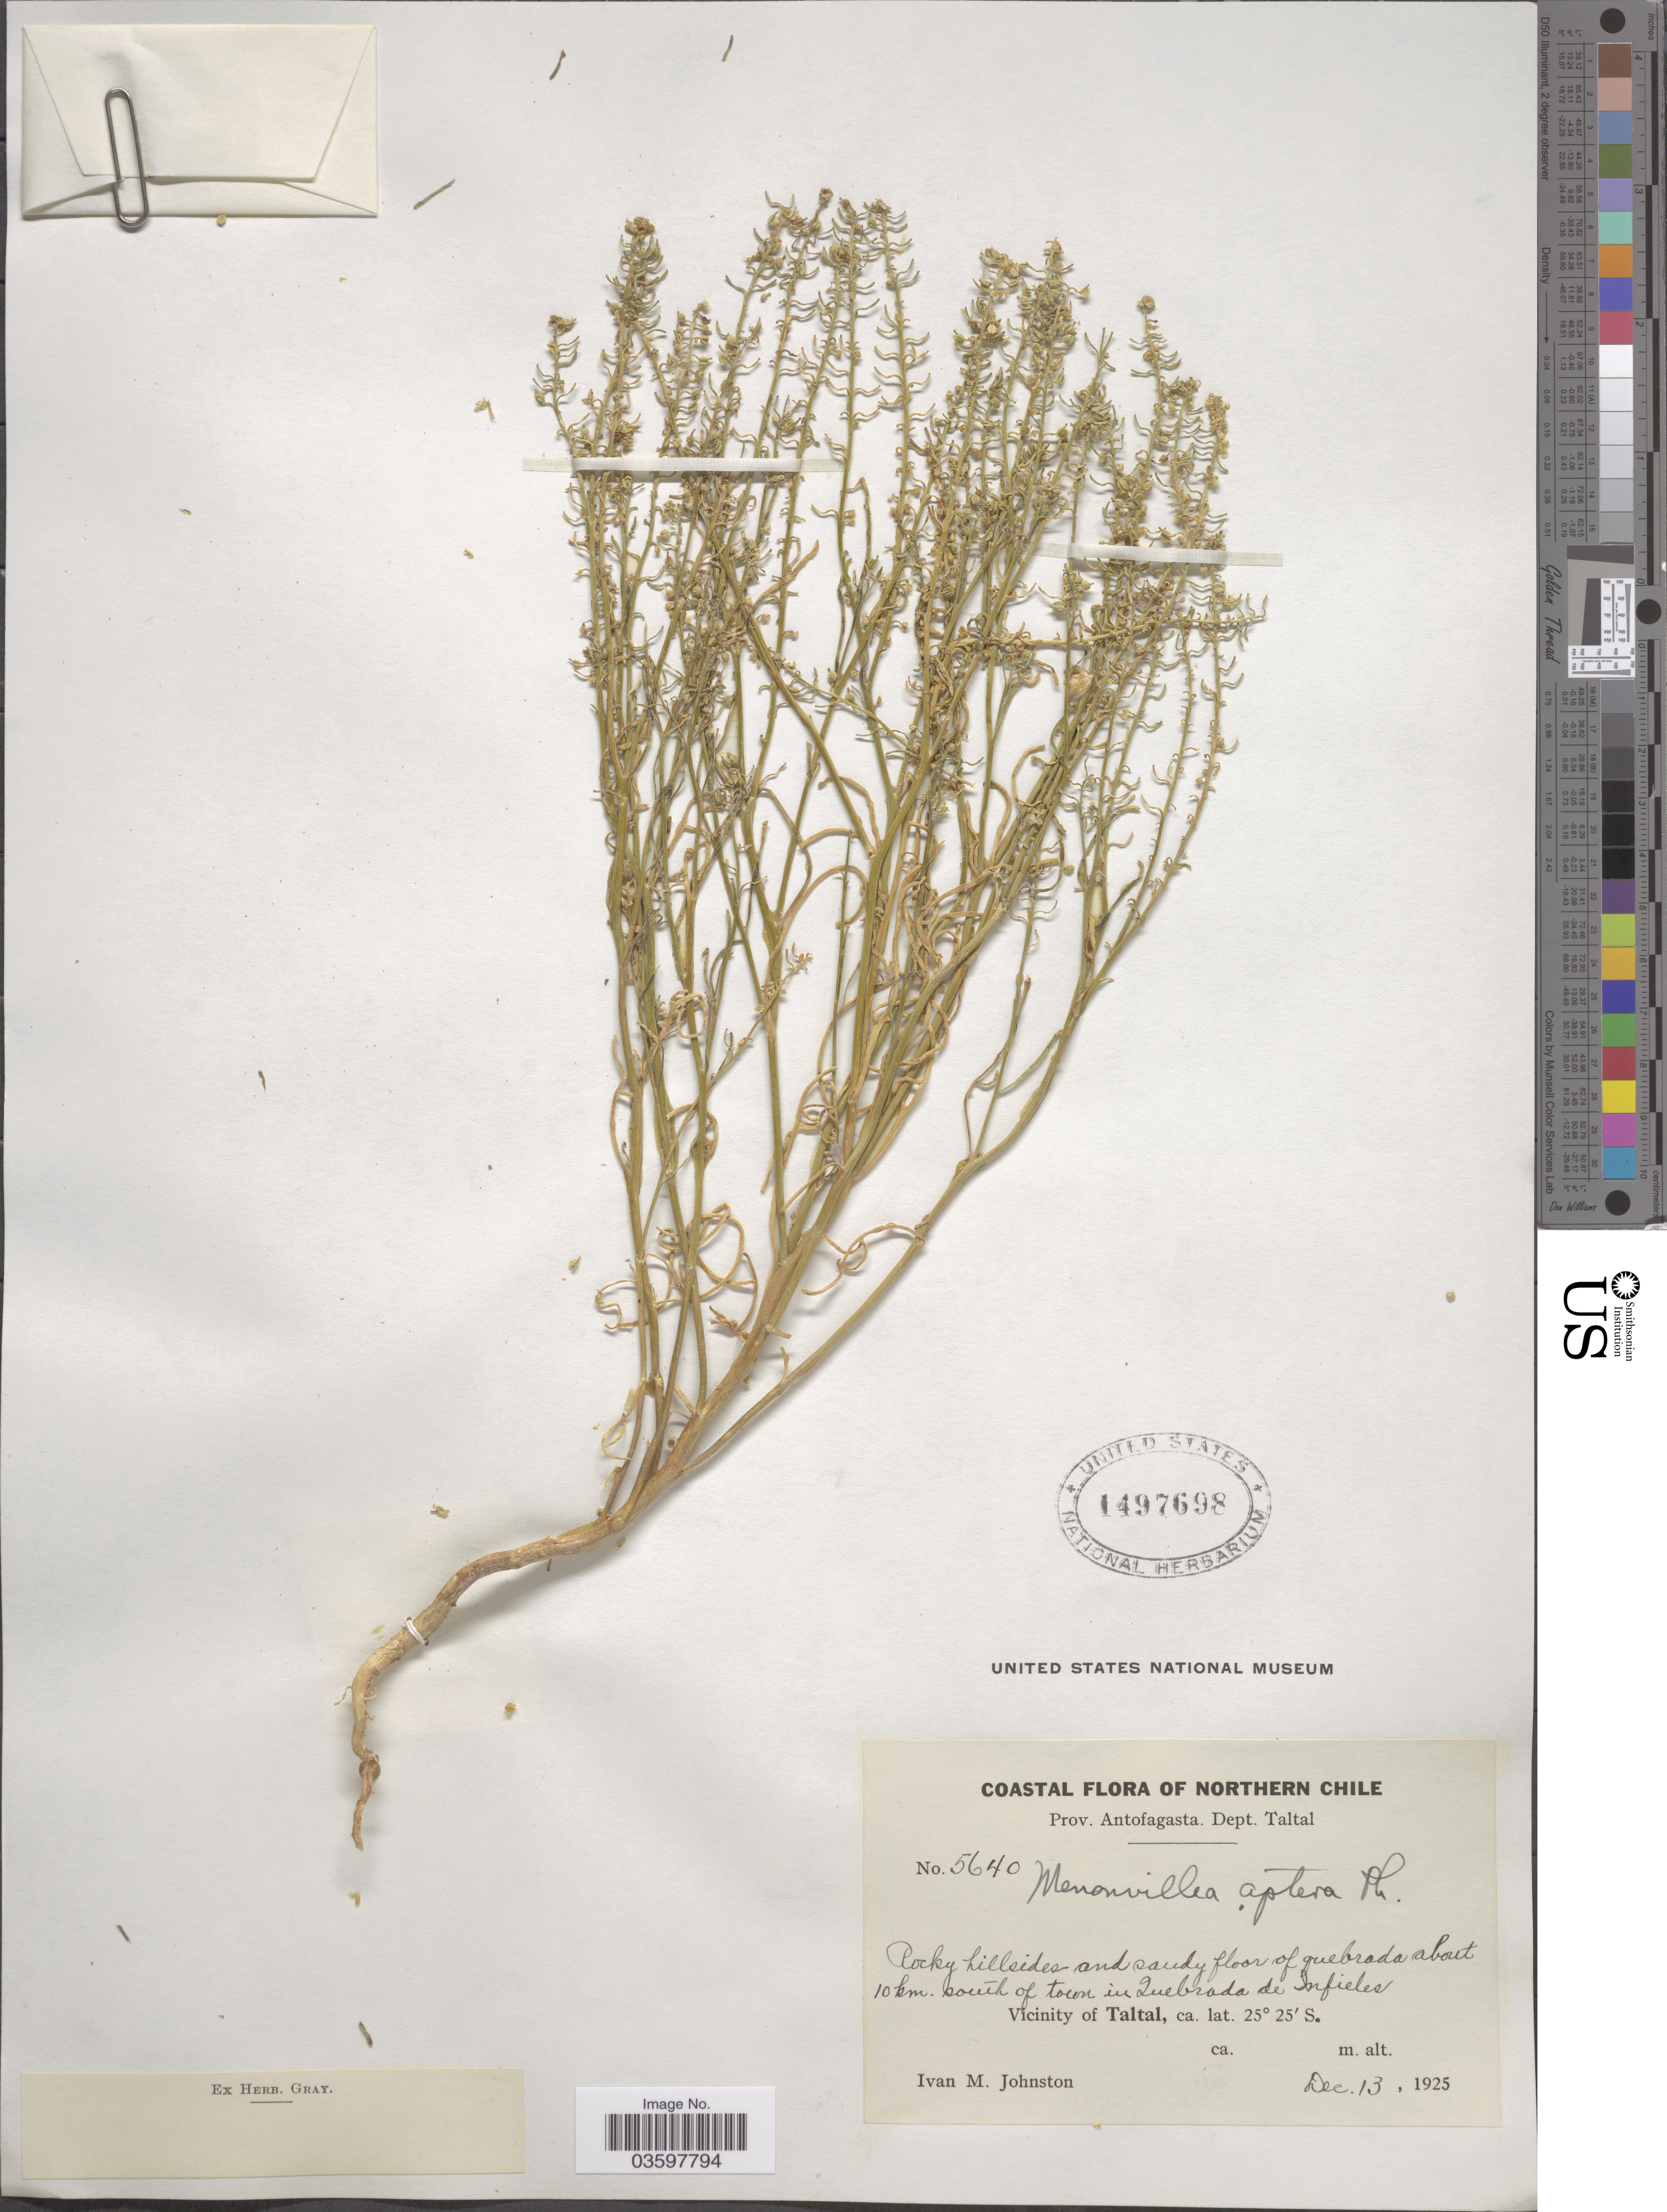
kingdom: Plantae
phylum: Tracheophyta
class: Magnoliopsida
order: Brassicales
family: Brassicaceae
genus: Menonvillea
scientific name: Menonvillea aptera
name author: Phil.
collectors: I.M. Johnston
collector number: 5640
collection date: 1925-12-13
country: Chile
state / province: Antofagasta (II)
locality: Northern Chile. Dept. Taltal. Quebrada about 10 km. south of town in Quebrada de Infieles. Vicinity of Taltal.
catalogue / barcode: US 1497698